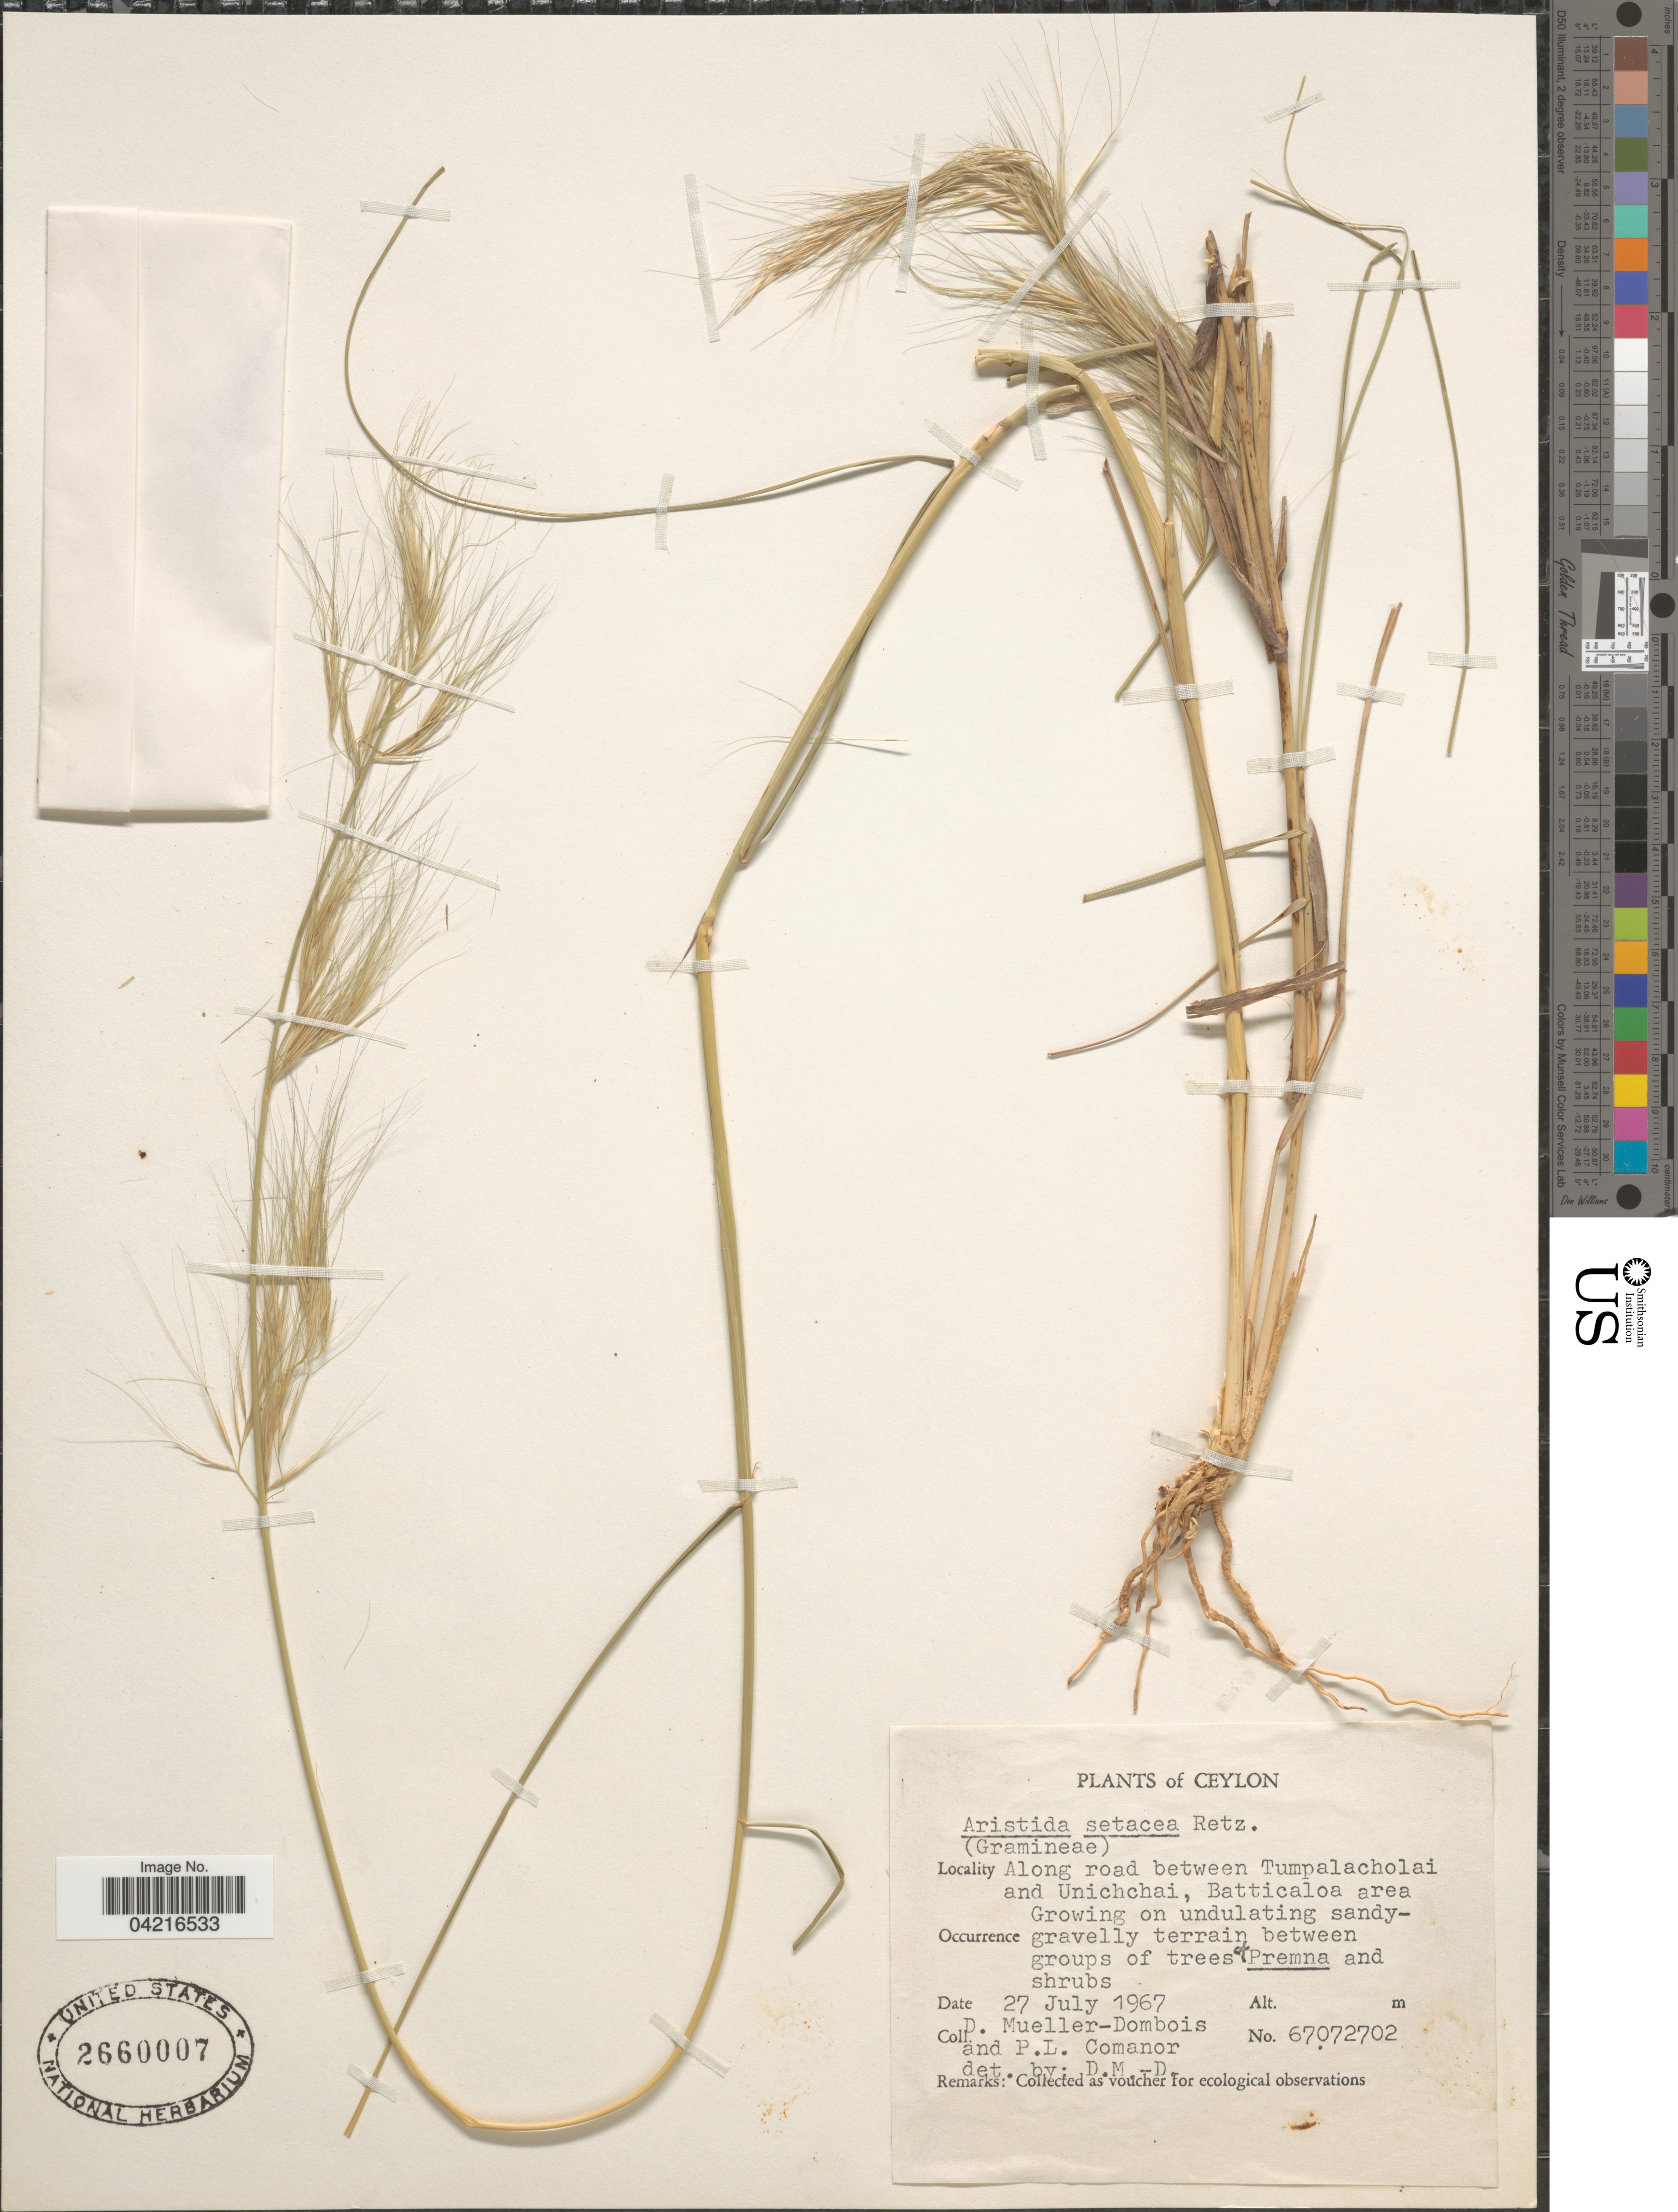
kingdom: Plantae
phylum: Tracheophyta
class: Liliopsida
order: Poales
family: Poaceae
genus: Aristida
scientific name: Aristida setacea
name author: Retz.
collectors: D. Mueller-Dombois & P. Comanor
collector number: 67072702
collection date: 1967-07-27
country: Sri Lanka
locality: Ceylon. Along road between Tumpalacholai and Unichchai, Batticaloa area.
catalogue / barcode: US 2660007